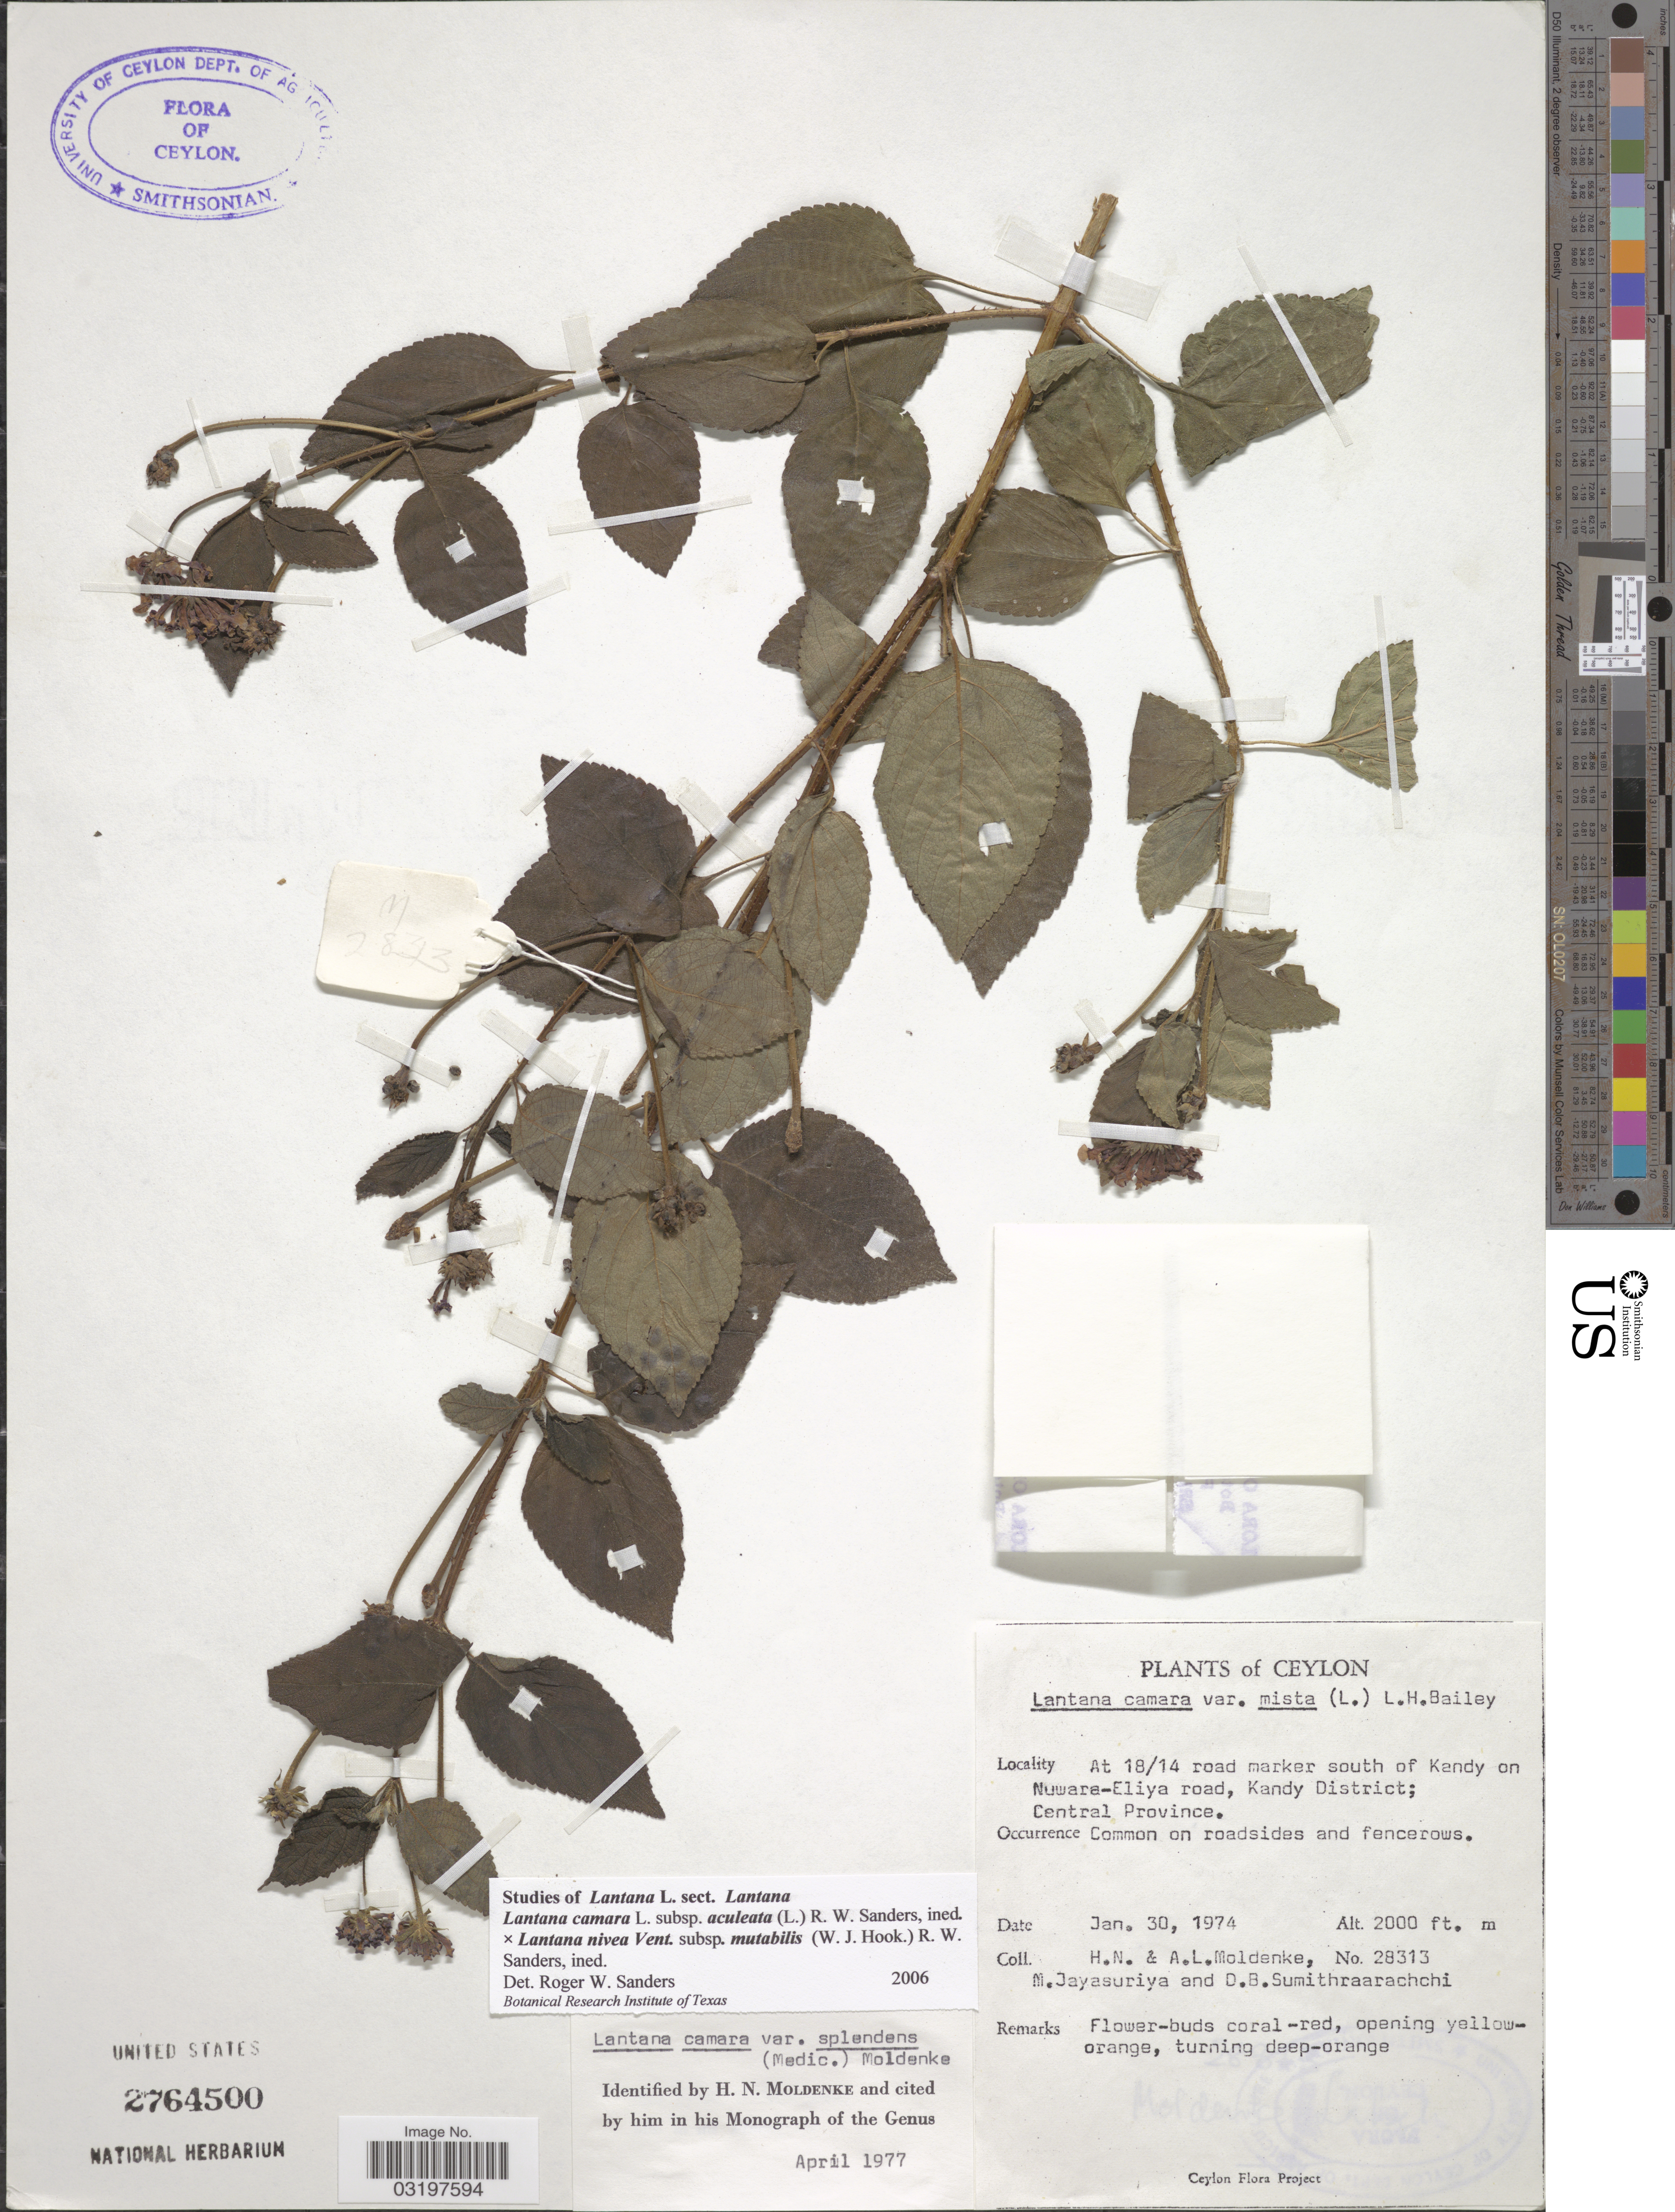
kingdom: Plantae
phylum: Tracheophyta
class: Magnoliopsida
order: Lamiales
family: Verbenaceae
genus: Lantana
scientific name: Lantana camara subsp. aculeata x L. nivea subsp. mutabilis (Hook.) R. W. Sanders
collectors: H. N. Moldenke, A. L. Moldenke, M. Jayasuriya & D. B. Sumithraarachchi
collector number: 28313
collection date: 1974-01-30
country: Sri Lanka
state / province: Central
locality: Ceylon. At 18/14 road marker south of Kandy on Nuwara-Eliya road, Kandy District.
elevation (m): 610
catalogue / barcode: US 2764500